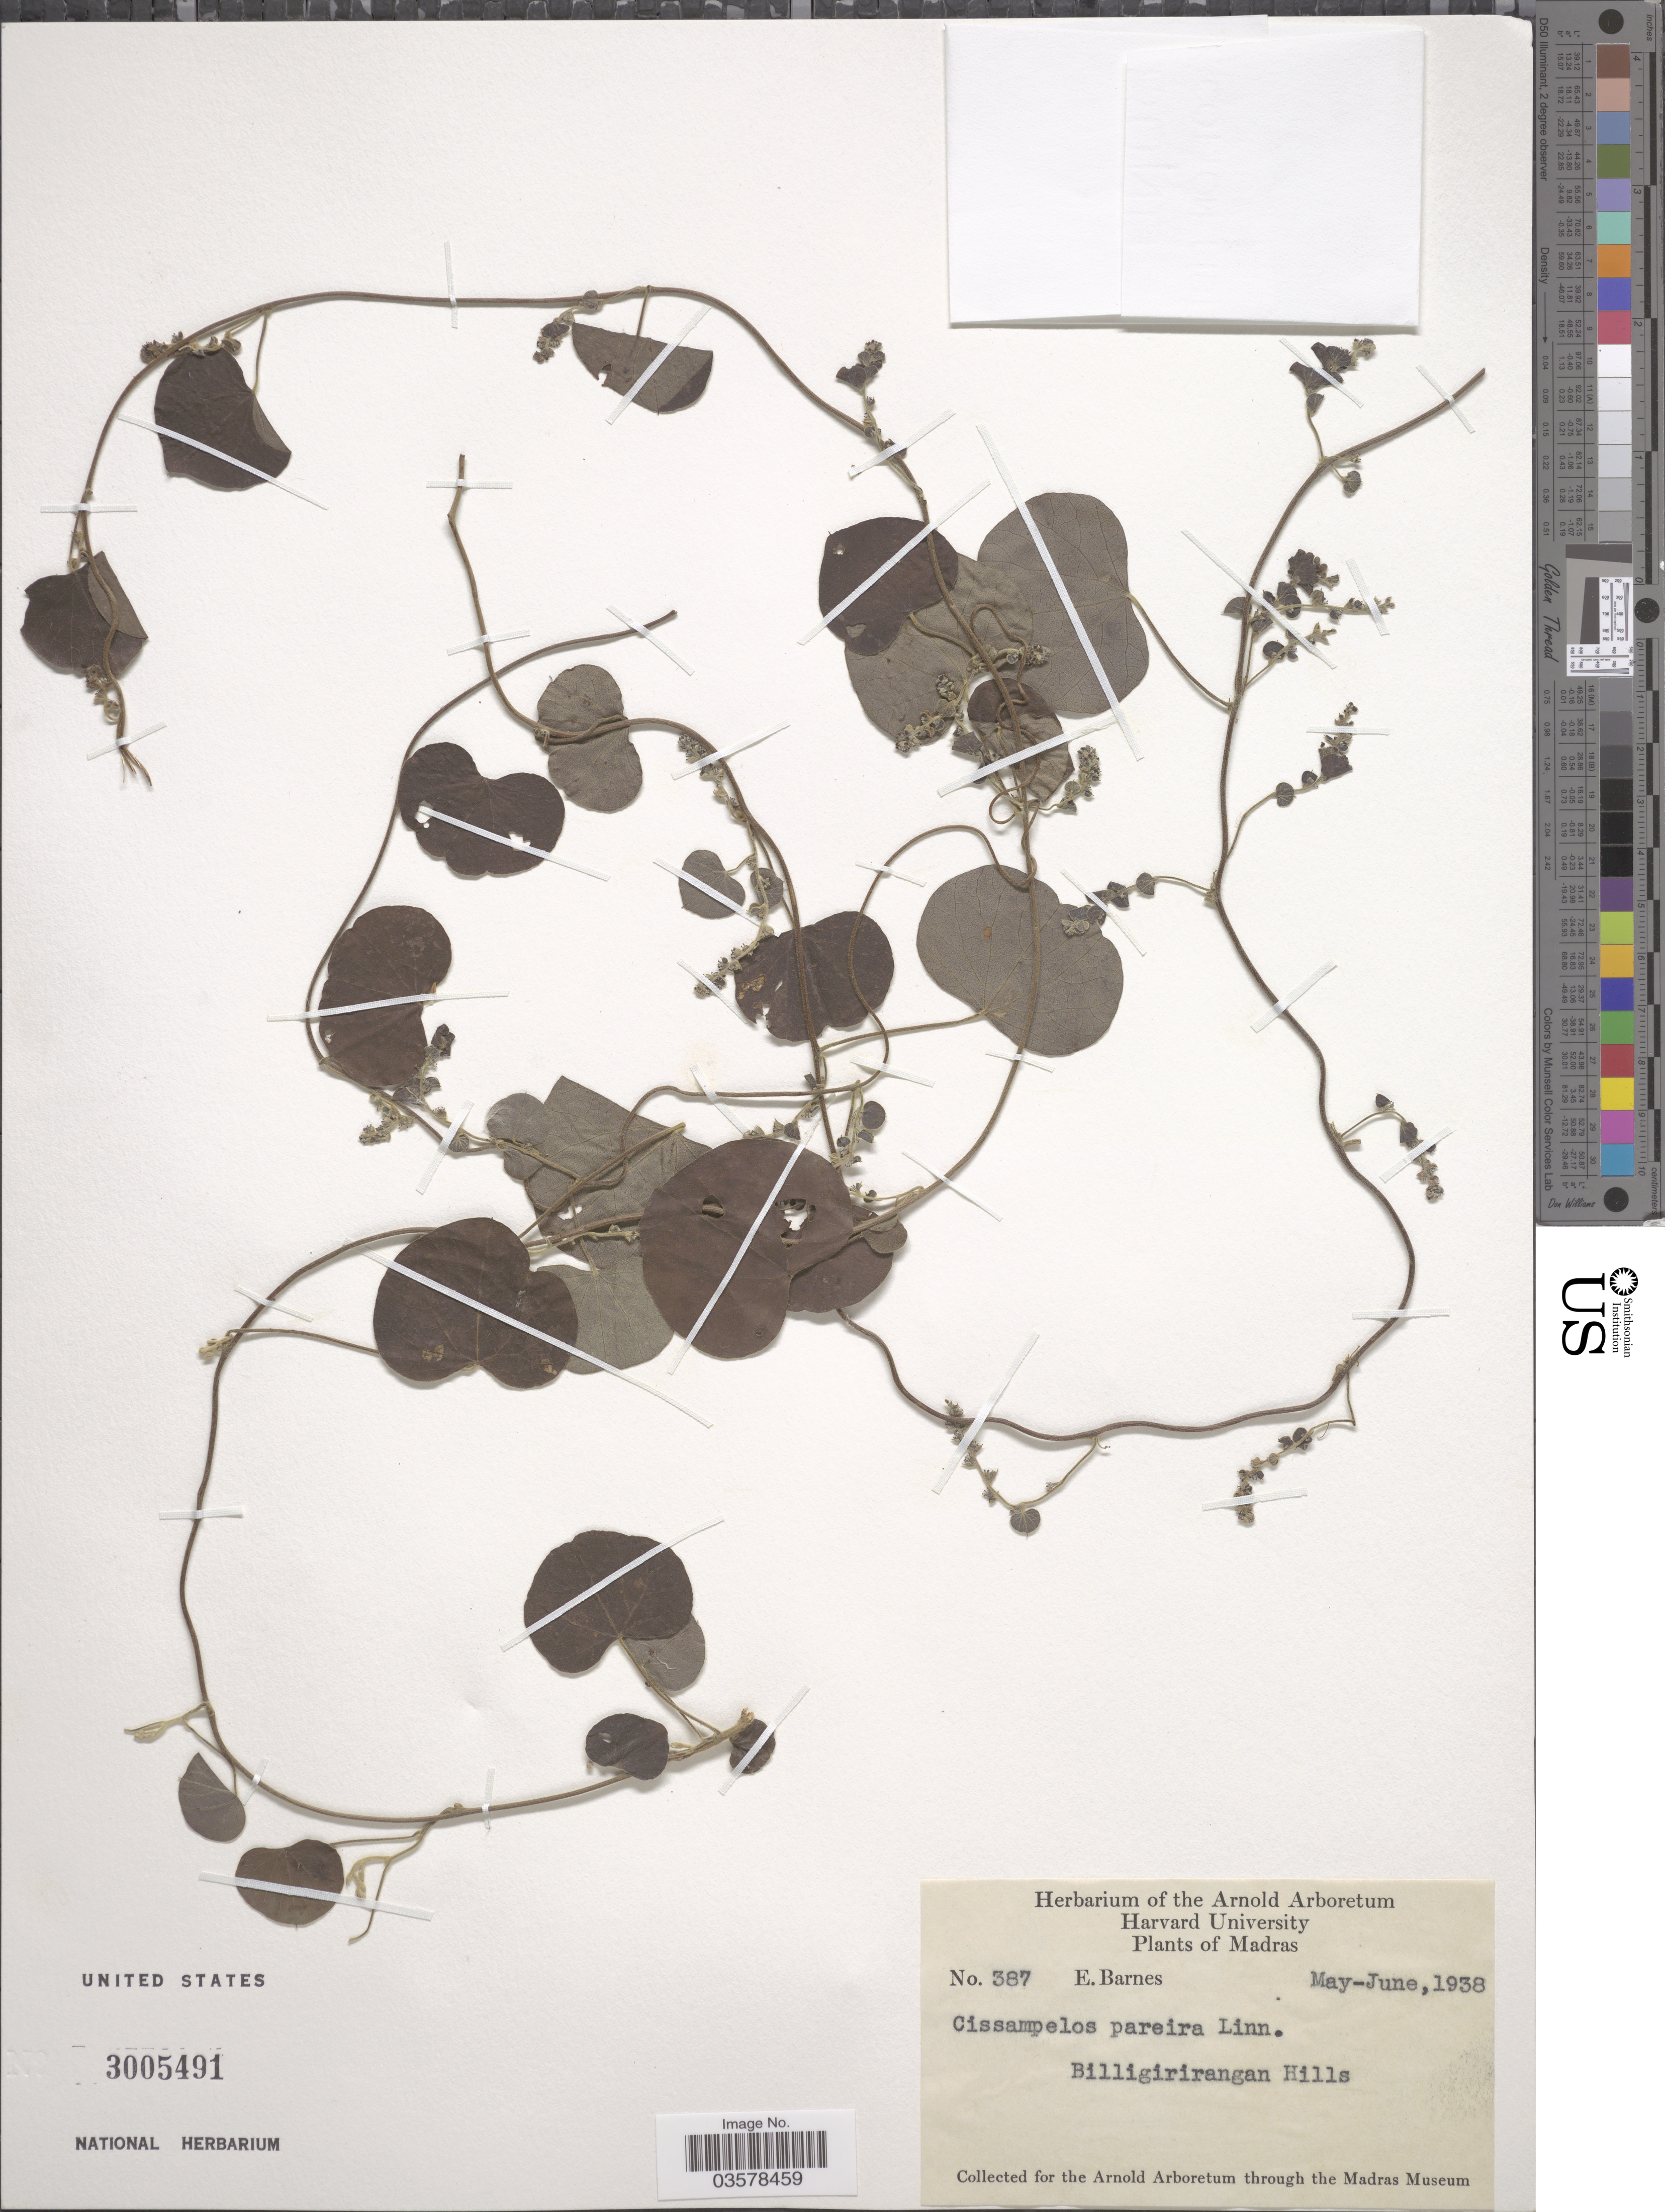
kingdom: Plantae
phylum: Tracheophyta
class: Magnoliopsida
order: Ranunculales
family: Menispermaceae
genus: Cissampelos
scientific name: Cissampelos pareira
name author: L.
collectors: E. Barnes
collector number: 387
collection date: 1938-05/1938-06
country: India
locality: Madras. Billigirirangan Hills.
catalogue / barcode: US 3005491